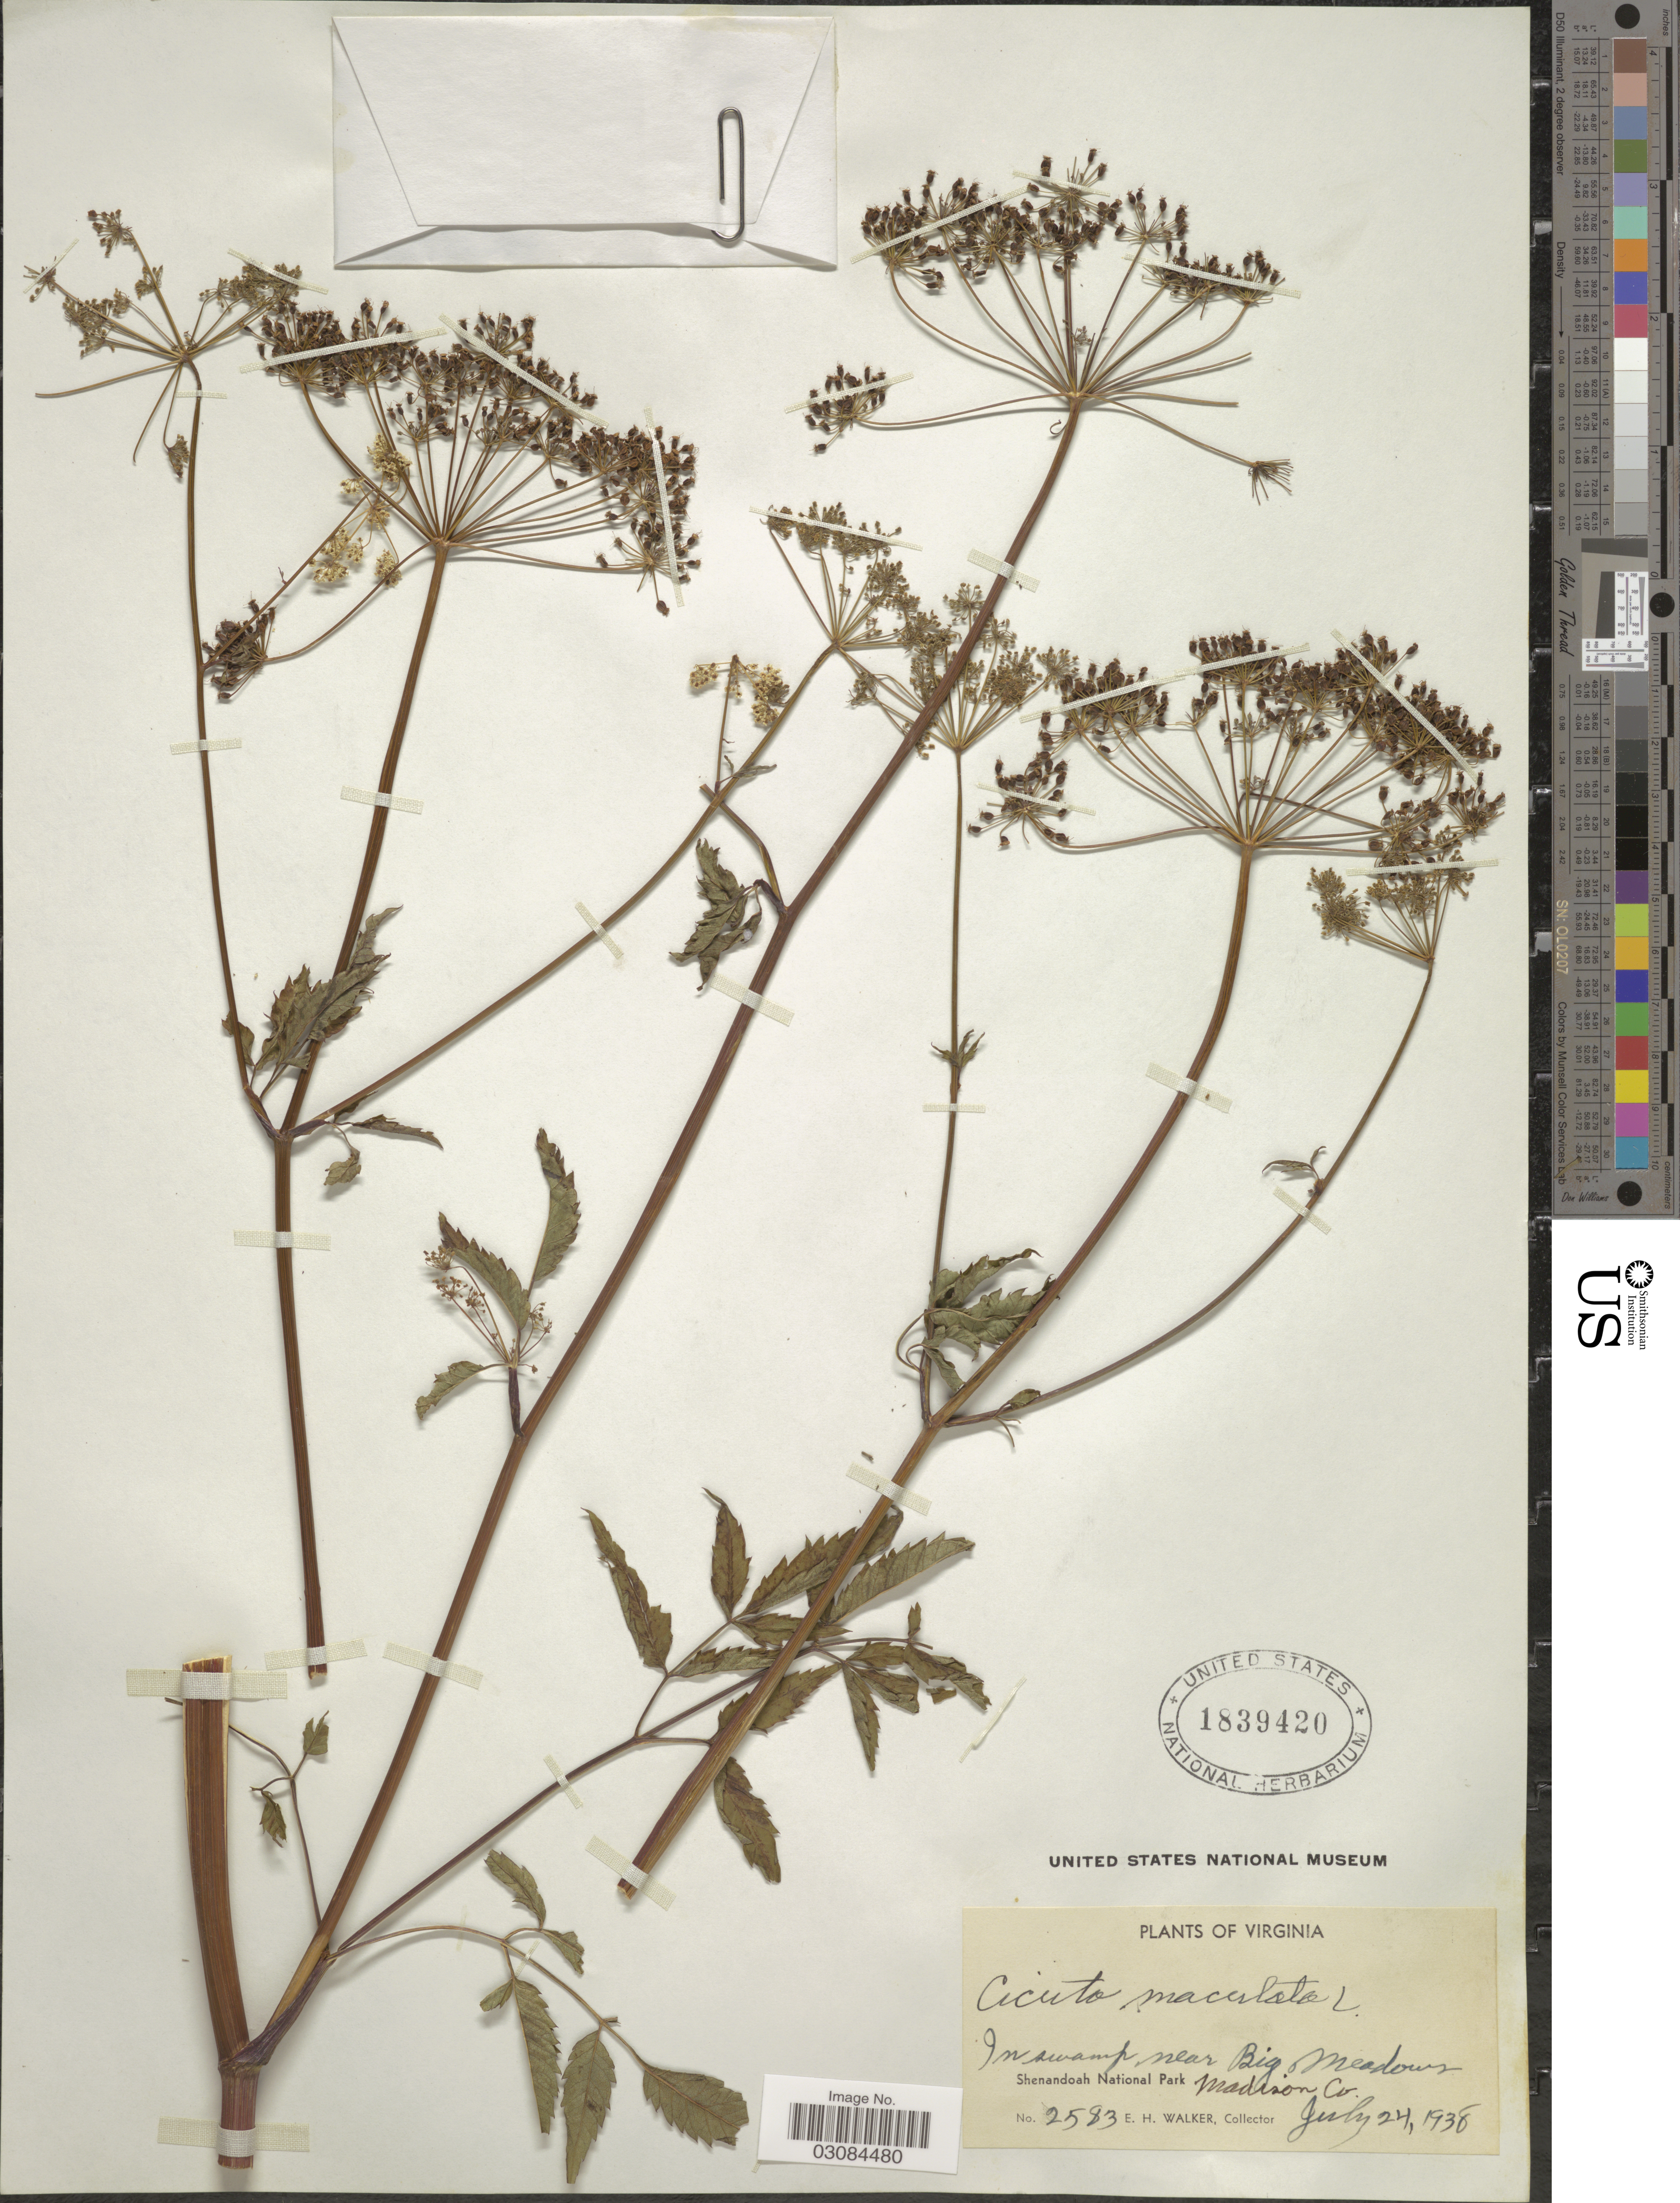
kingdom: Plantae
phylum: Tracheophyta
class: Magnoliopsida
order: Apiales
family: Apiaceae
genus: Cicuta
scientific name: Cicuta maculata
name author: L.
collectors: E. H. Walker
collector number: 2583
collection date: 1938-07-24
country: United States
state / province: Virginia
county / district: Madison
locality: In swamp near Big Meadows. Shenandoah National Park. Madison Co.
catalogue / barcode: US 1839420